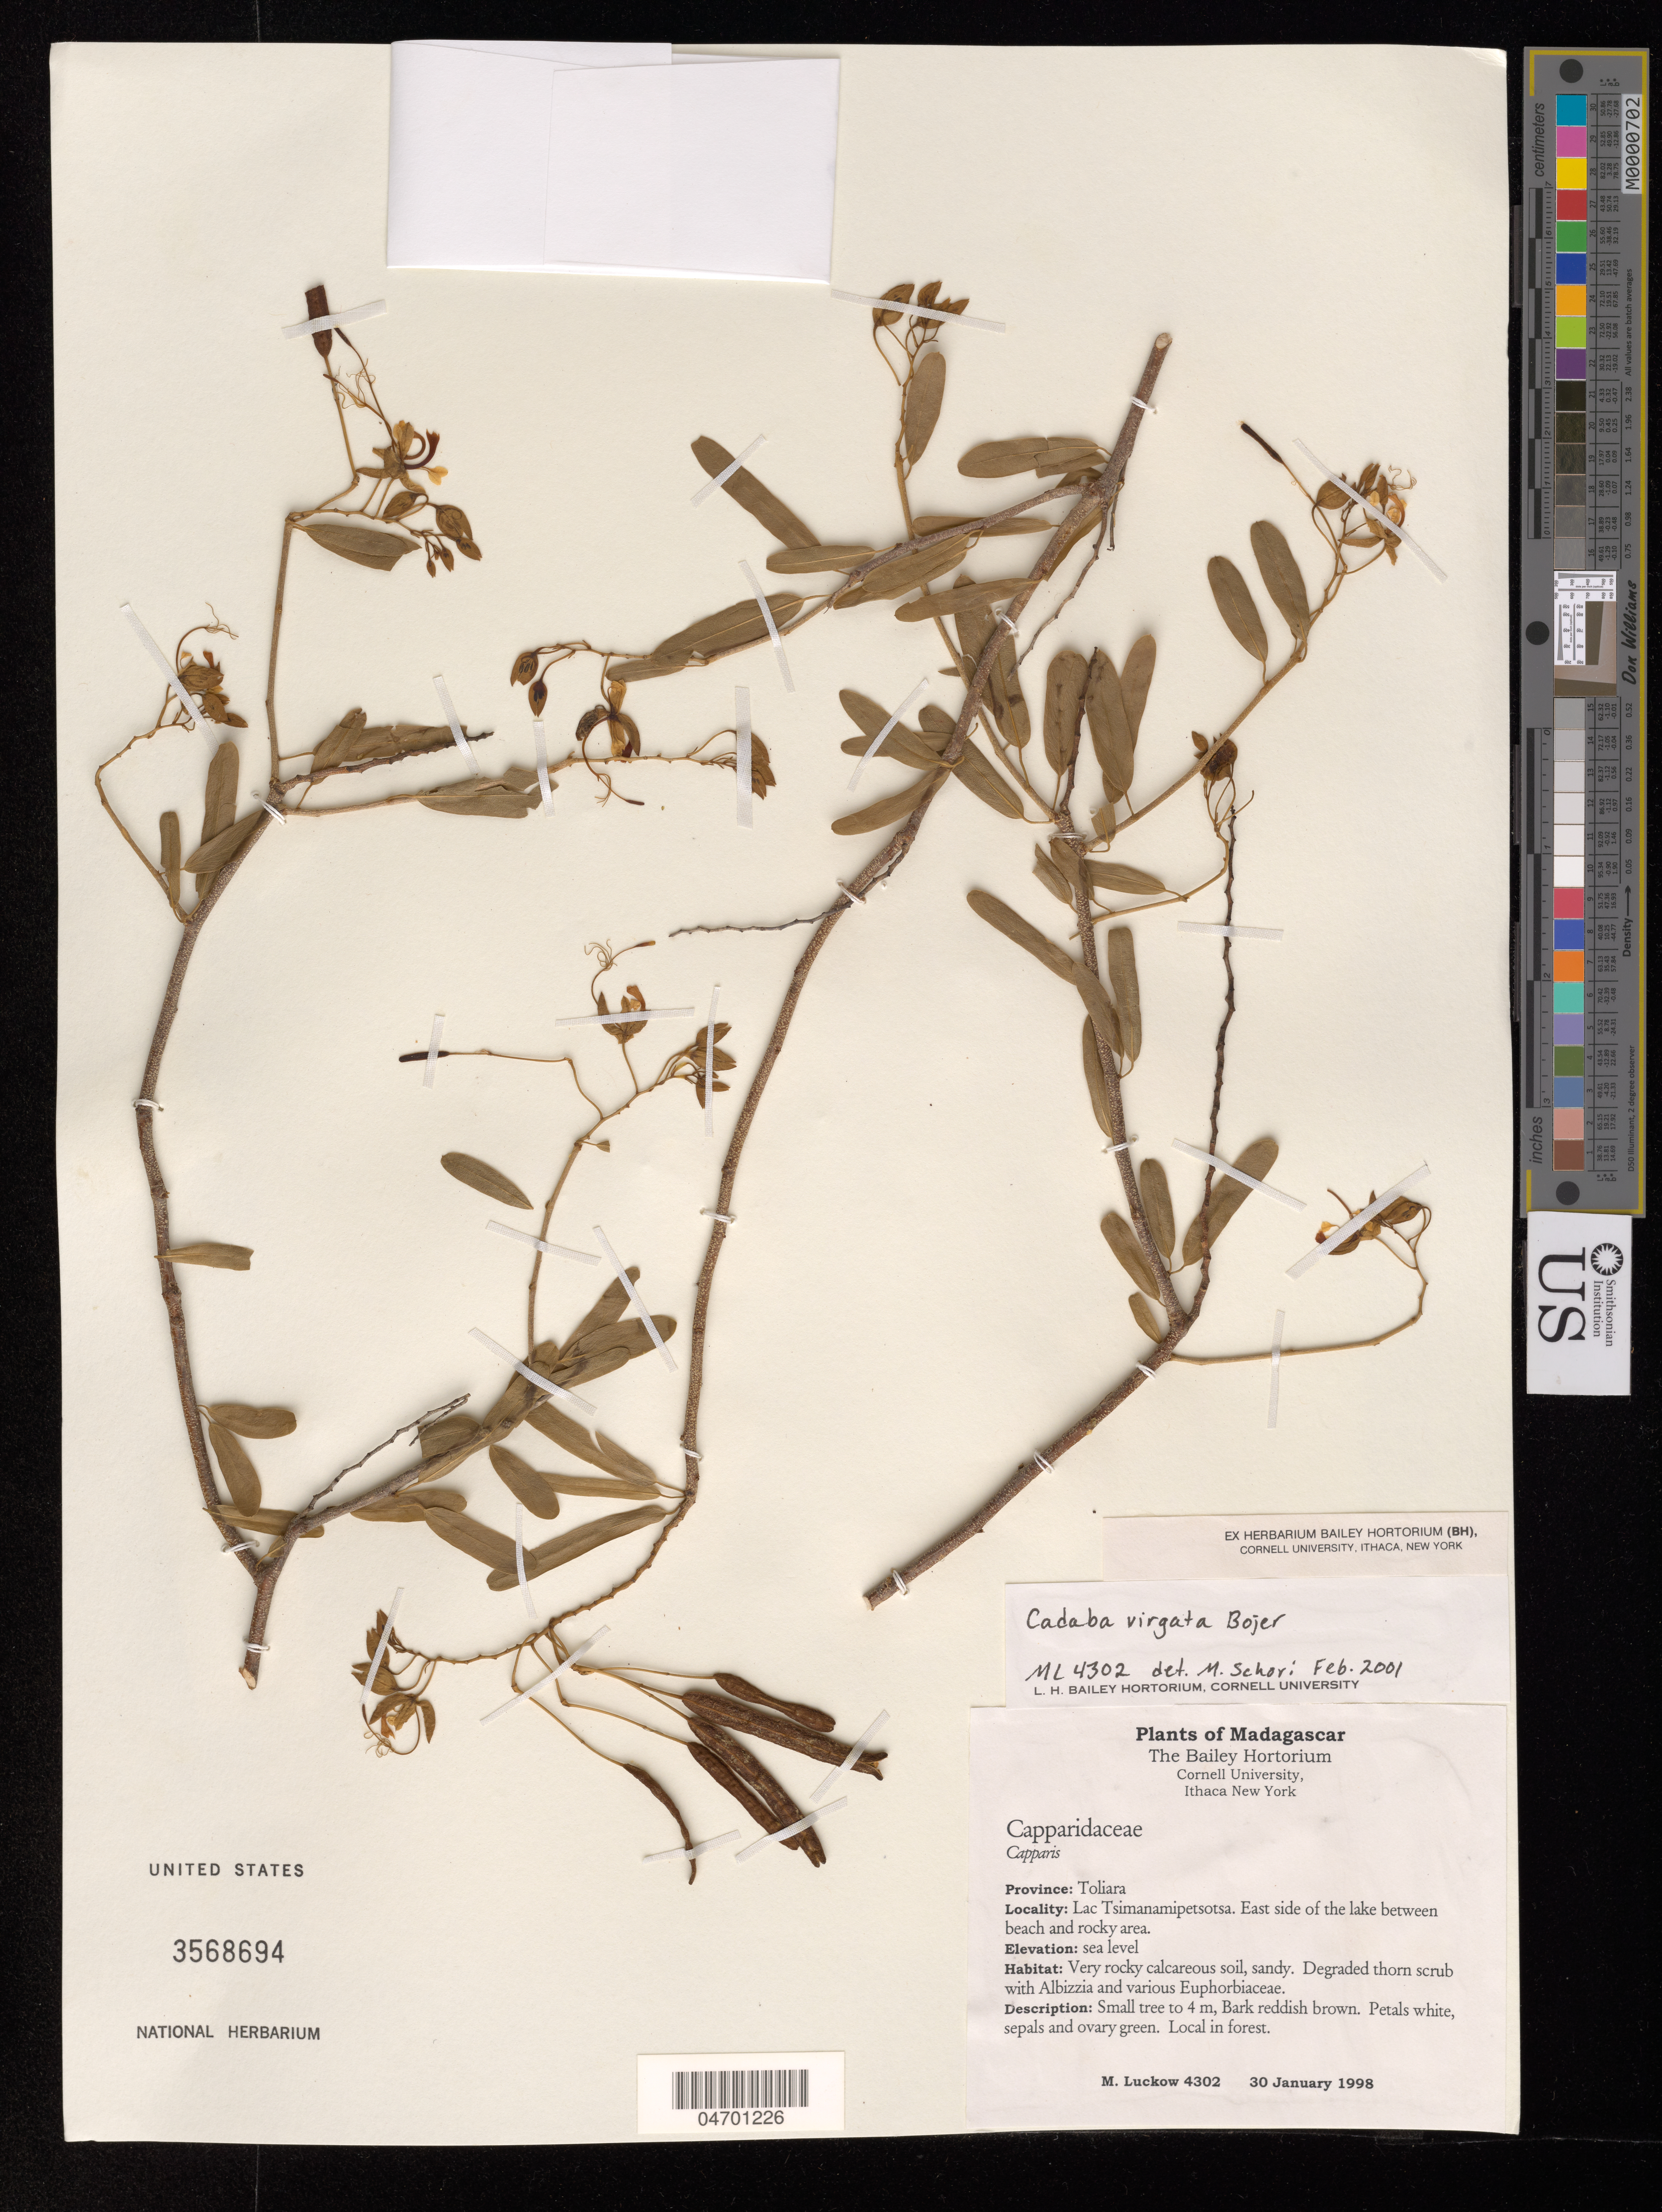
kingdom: Plantae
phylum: Tracheophyta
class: Magnoliopsida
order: Brassicales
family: Capparaceae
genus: Cadaba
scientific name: Cadaba virgata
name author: Bojer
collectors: M. A. Luckow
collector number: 4302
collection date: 1998-01-30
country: Madagascar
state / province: Toliara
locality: Lac Tsimanamipetsotsa. East side of the lake between beach and rocky area.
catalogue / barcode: US 3568694